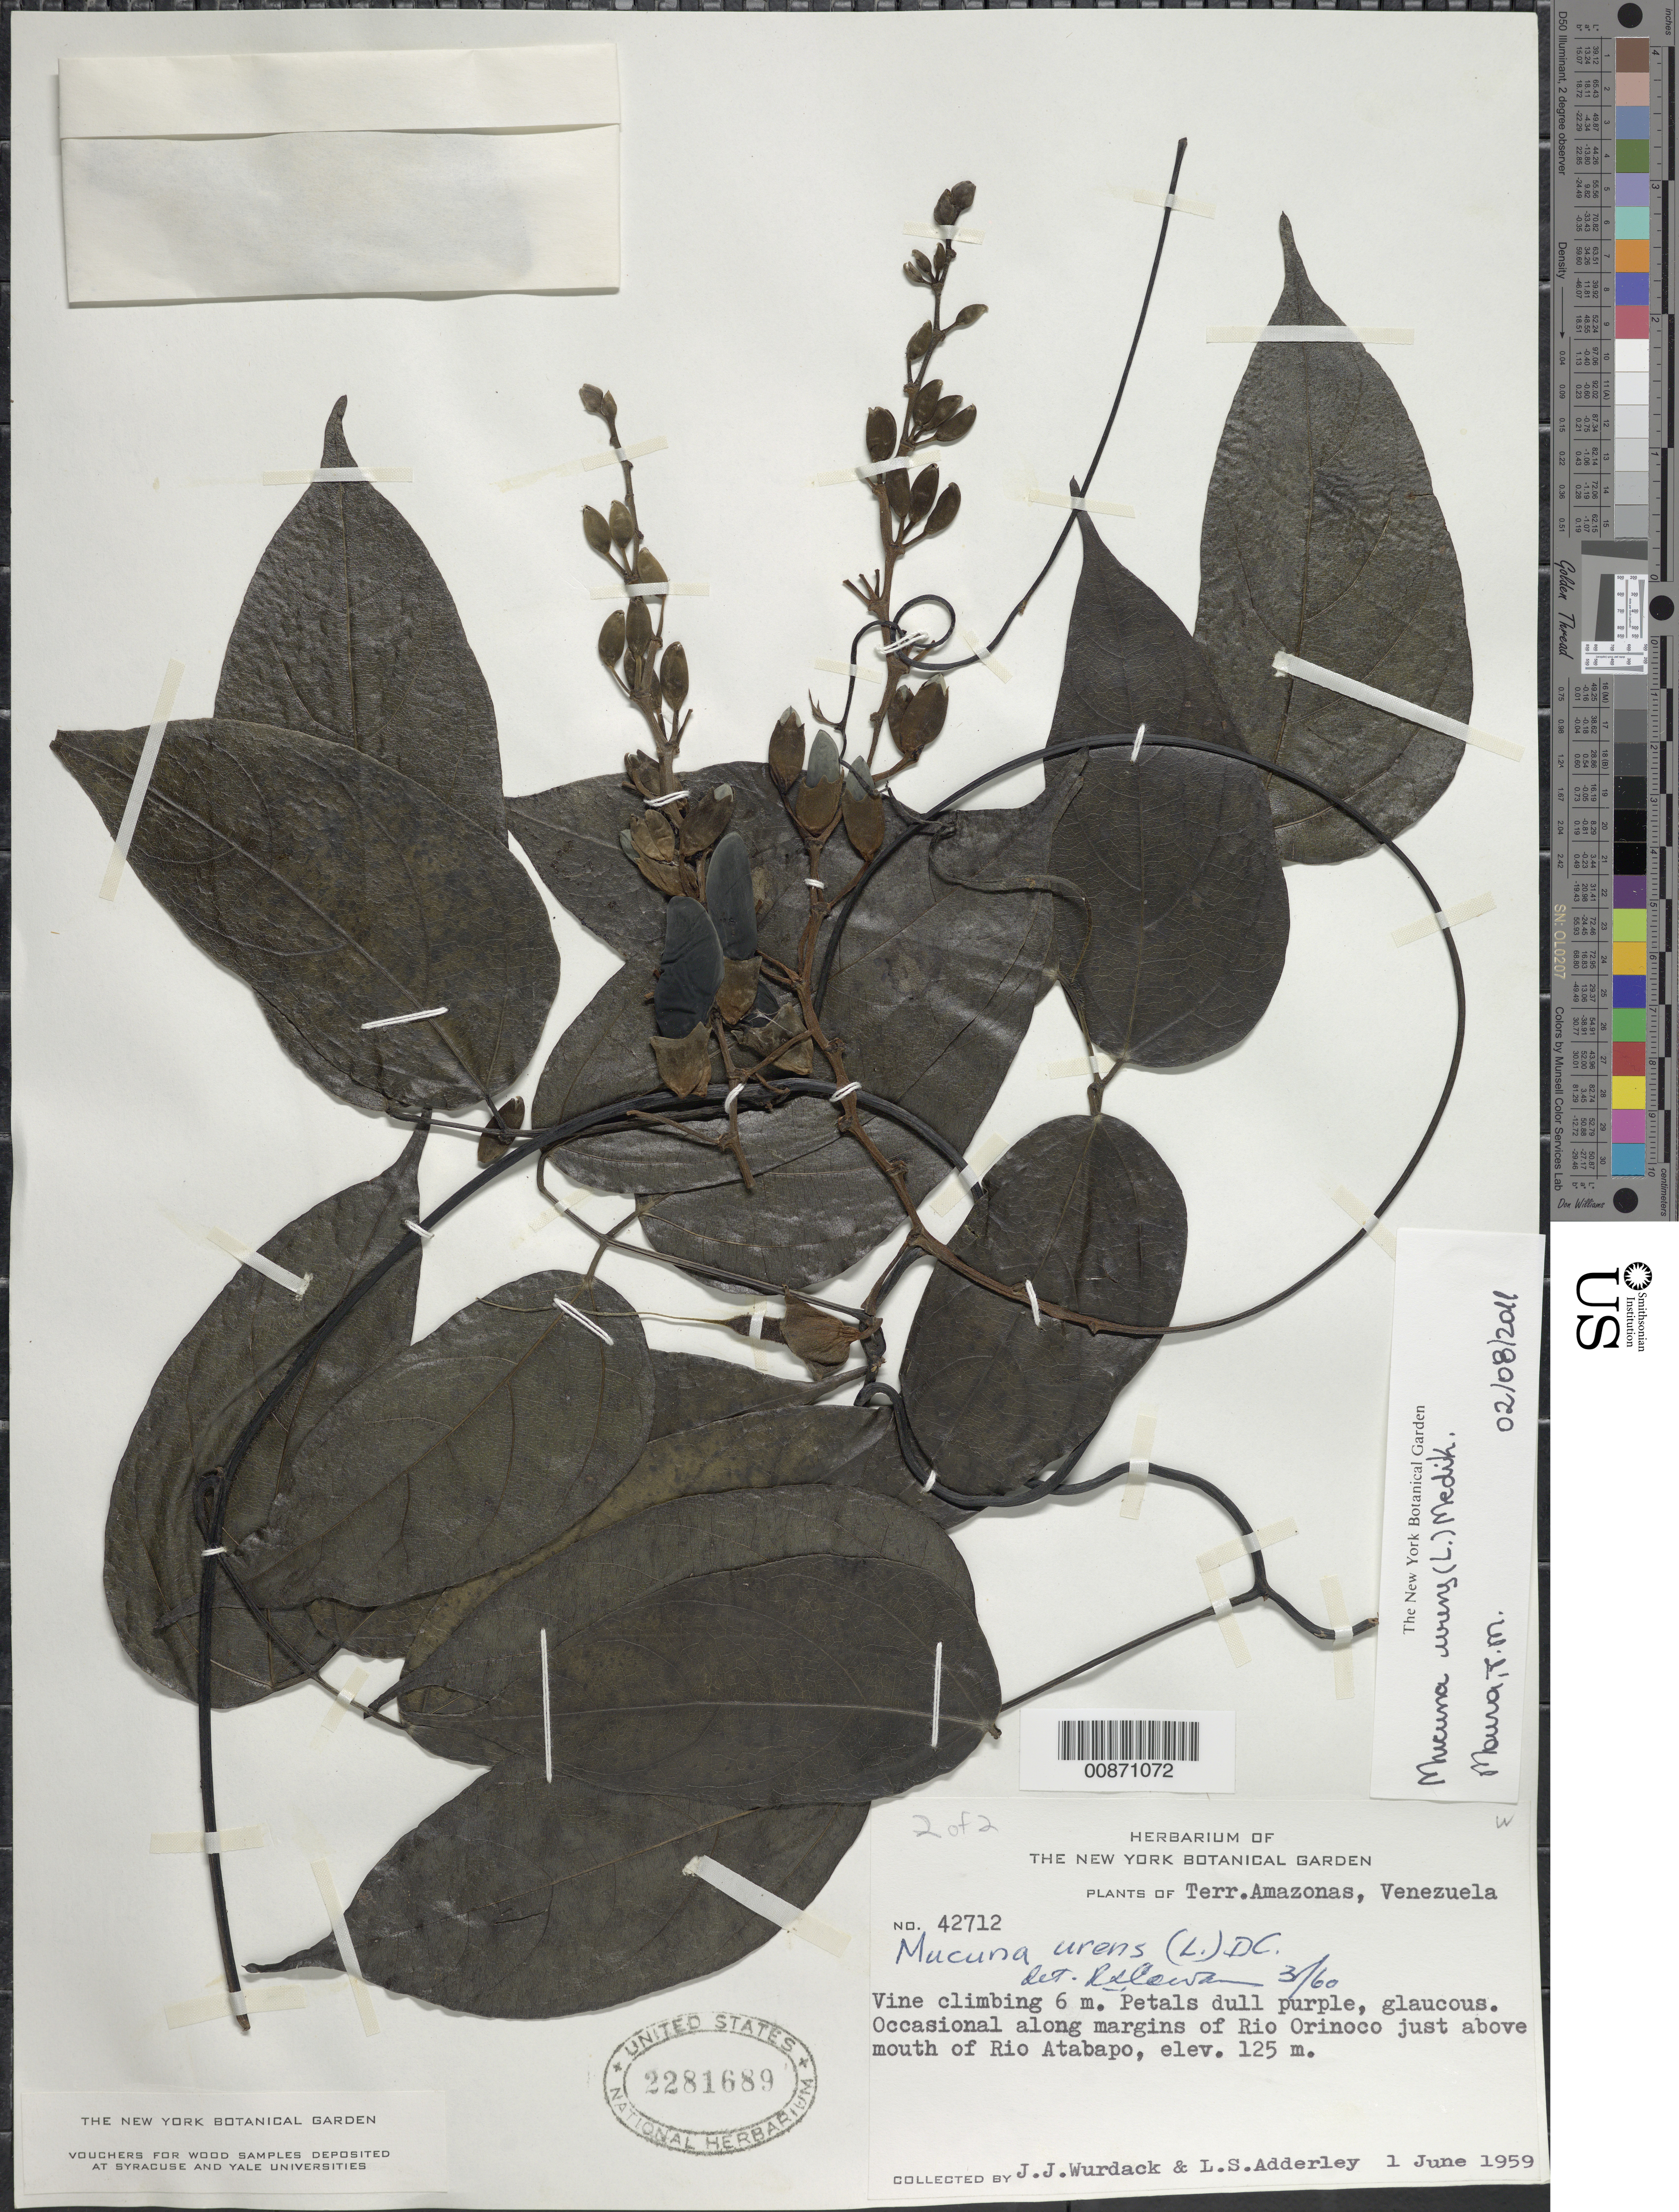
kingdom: Plantae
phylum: Tracheophyta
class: Magnoliopsida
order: Fabales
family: Fabaceae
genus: Mucuna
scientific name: Mucuna urens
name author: (L.) Medik.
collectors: J. J. Wurdack & L. S. Adderley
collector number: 42712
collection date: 1959-06-01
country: Venezuela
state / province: Amazonas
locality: Terr. Amazonas. Occasional along margins of Rio Orinoco just above mouth of Rio Atabapo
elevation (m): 125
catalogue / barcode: US 2281689